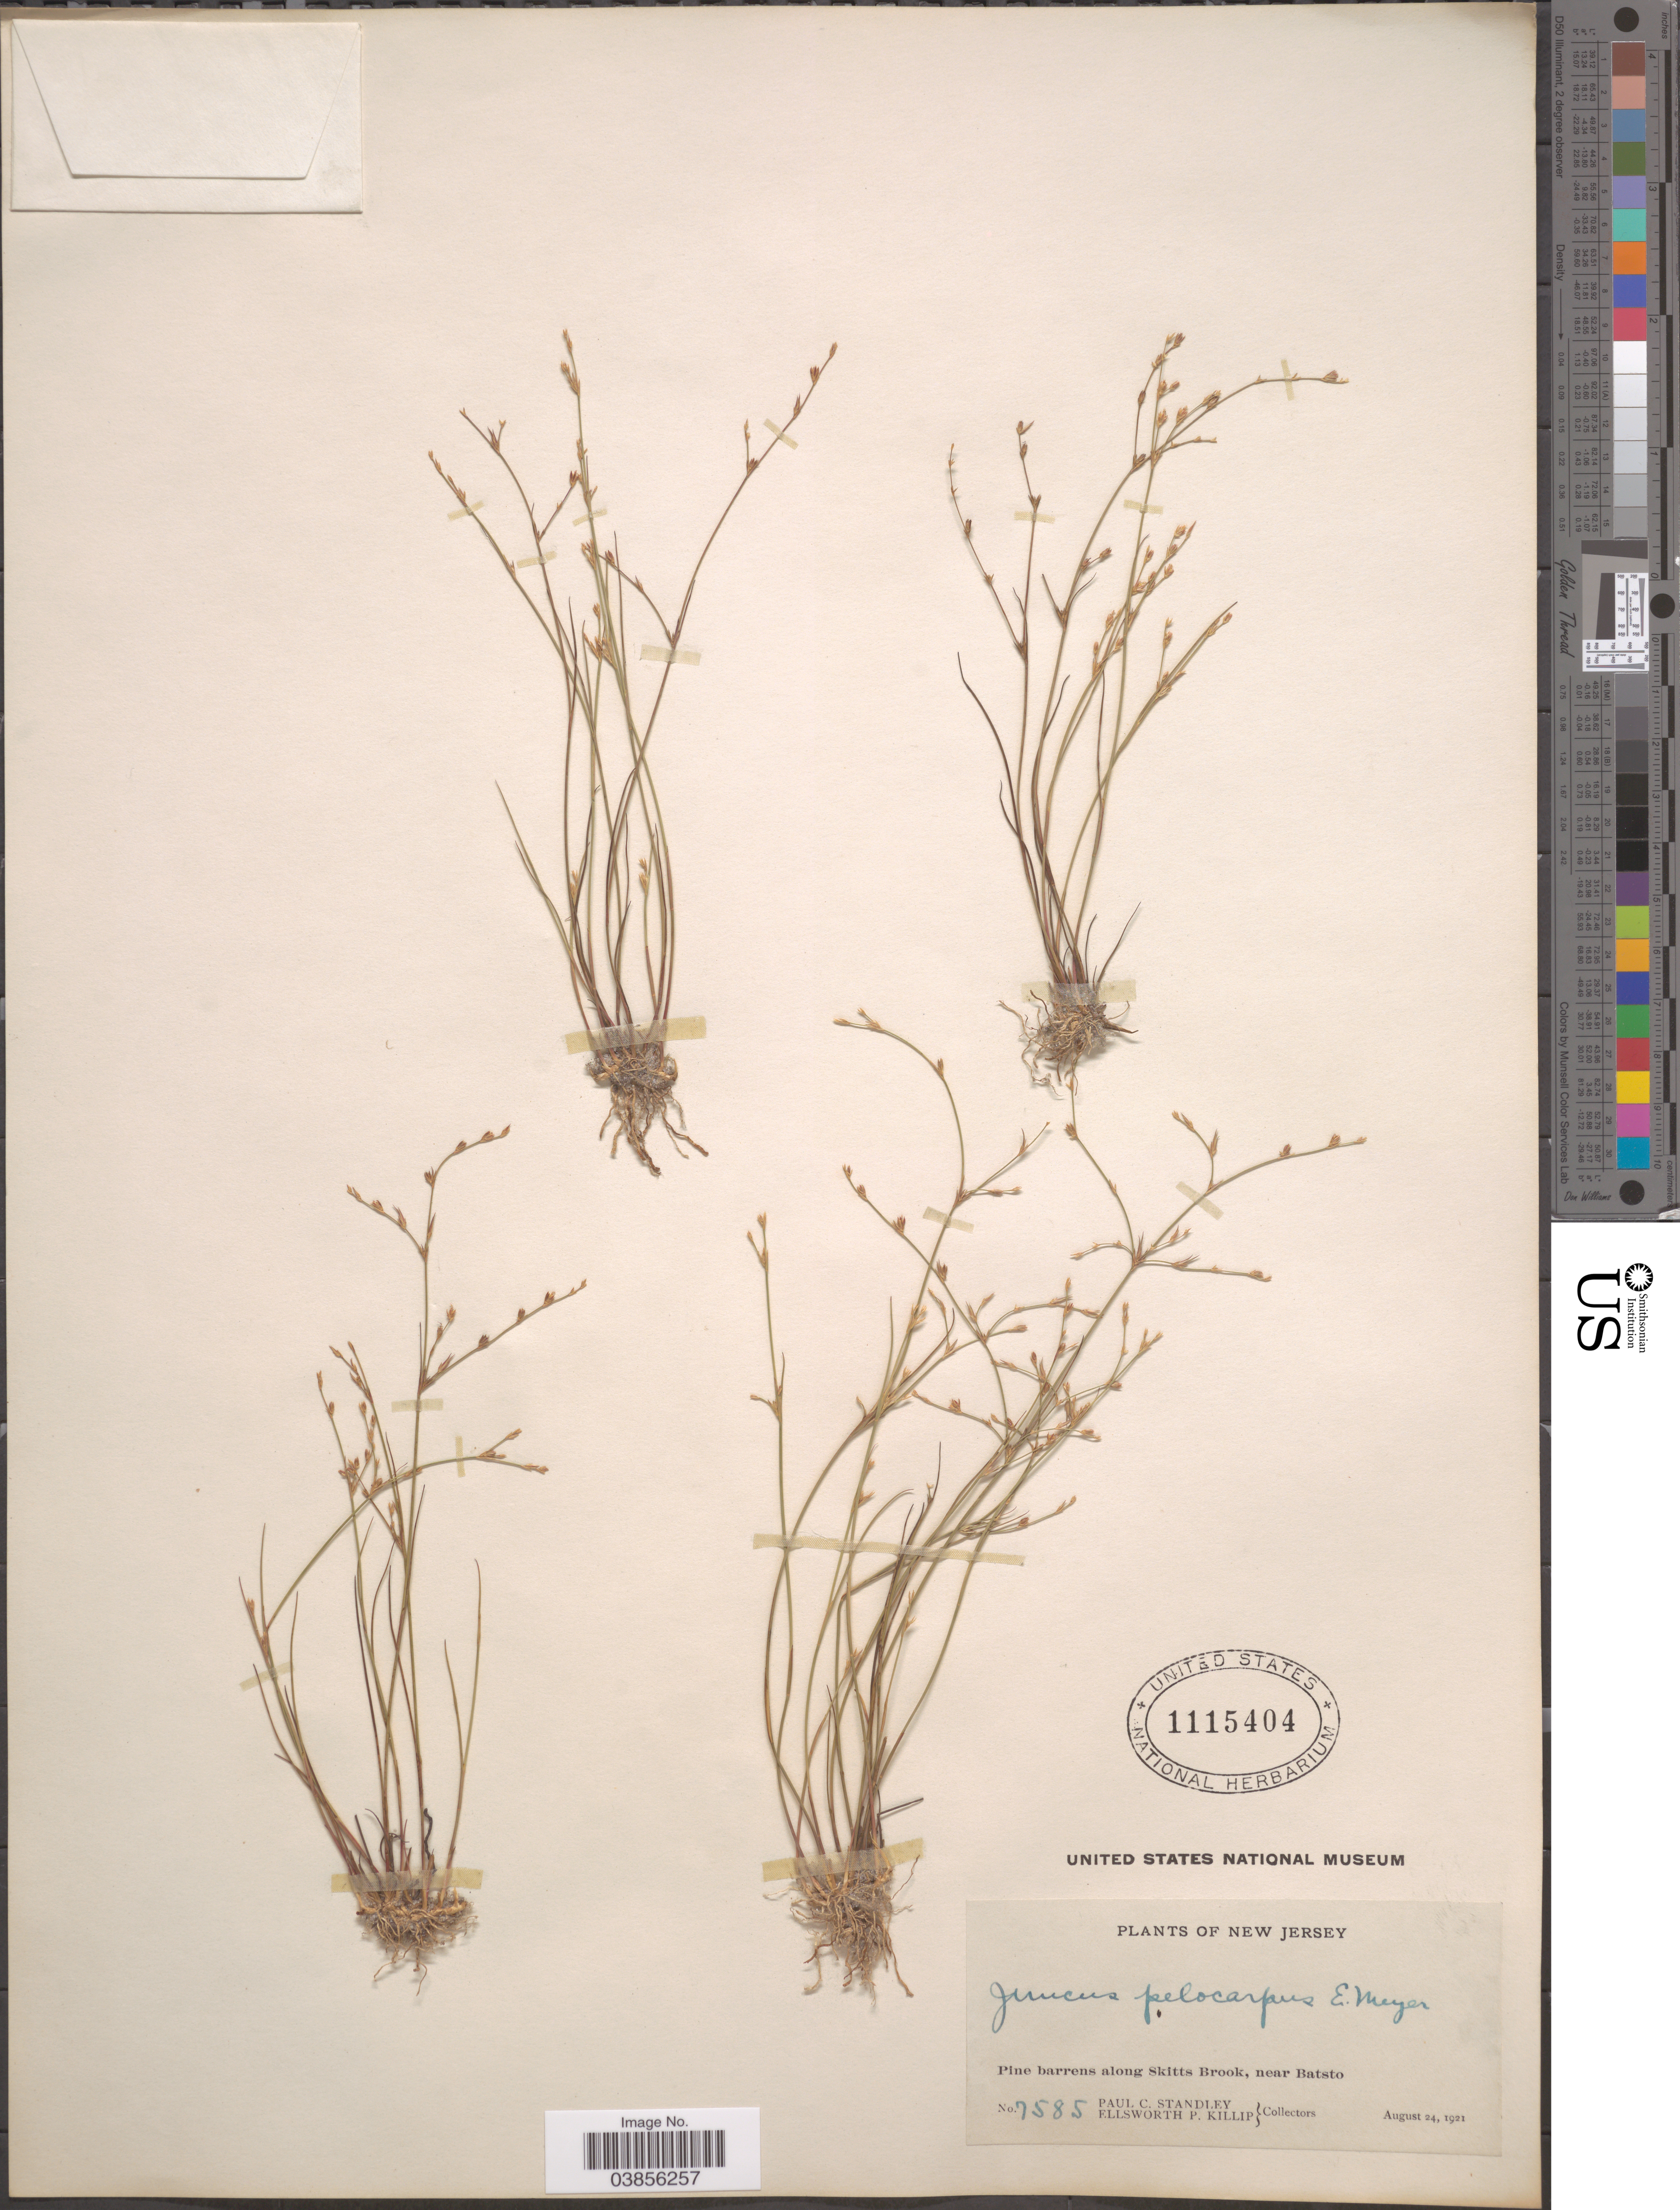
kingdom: Plantae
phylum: Tracheophyta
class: Liliopsida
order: Poales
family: Juncaceae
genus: Juncus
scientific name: Juncus pelocarpus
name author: E. Mey.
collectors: P. C. Standley & E. P. Killip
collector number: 7585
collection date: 1921-08-24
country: United States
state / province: New Jersey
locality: Pine barrens along Skitts Brook, near Batsto.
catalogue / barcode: US 1115404